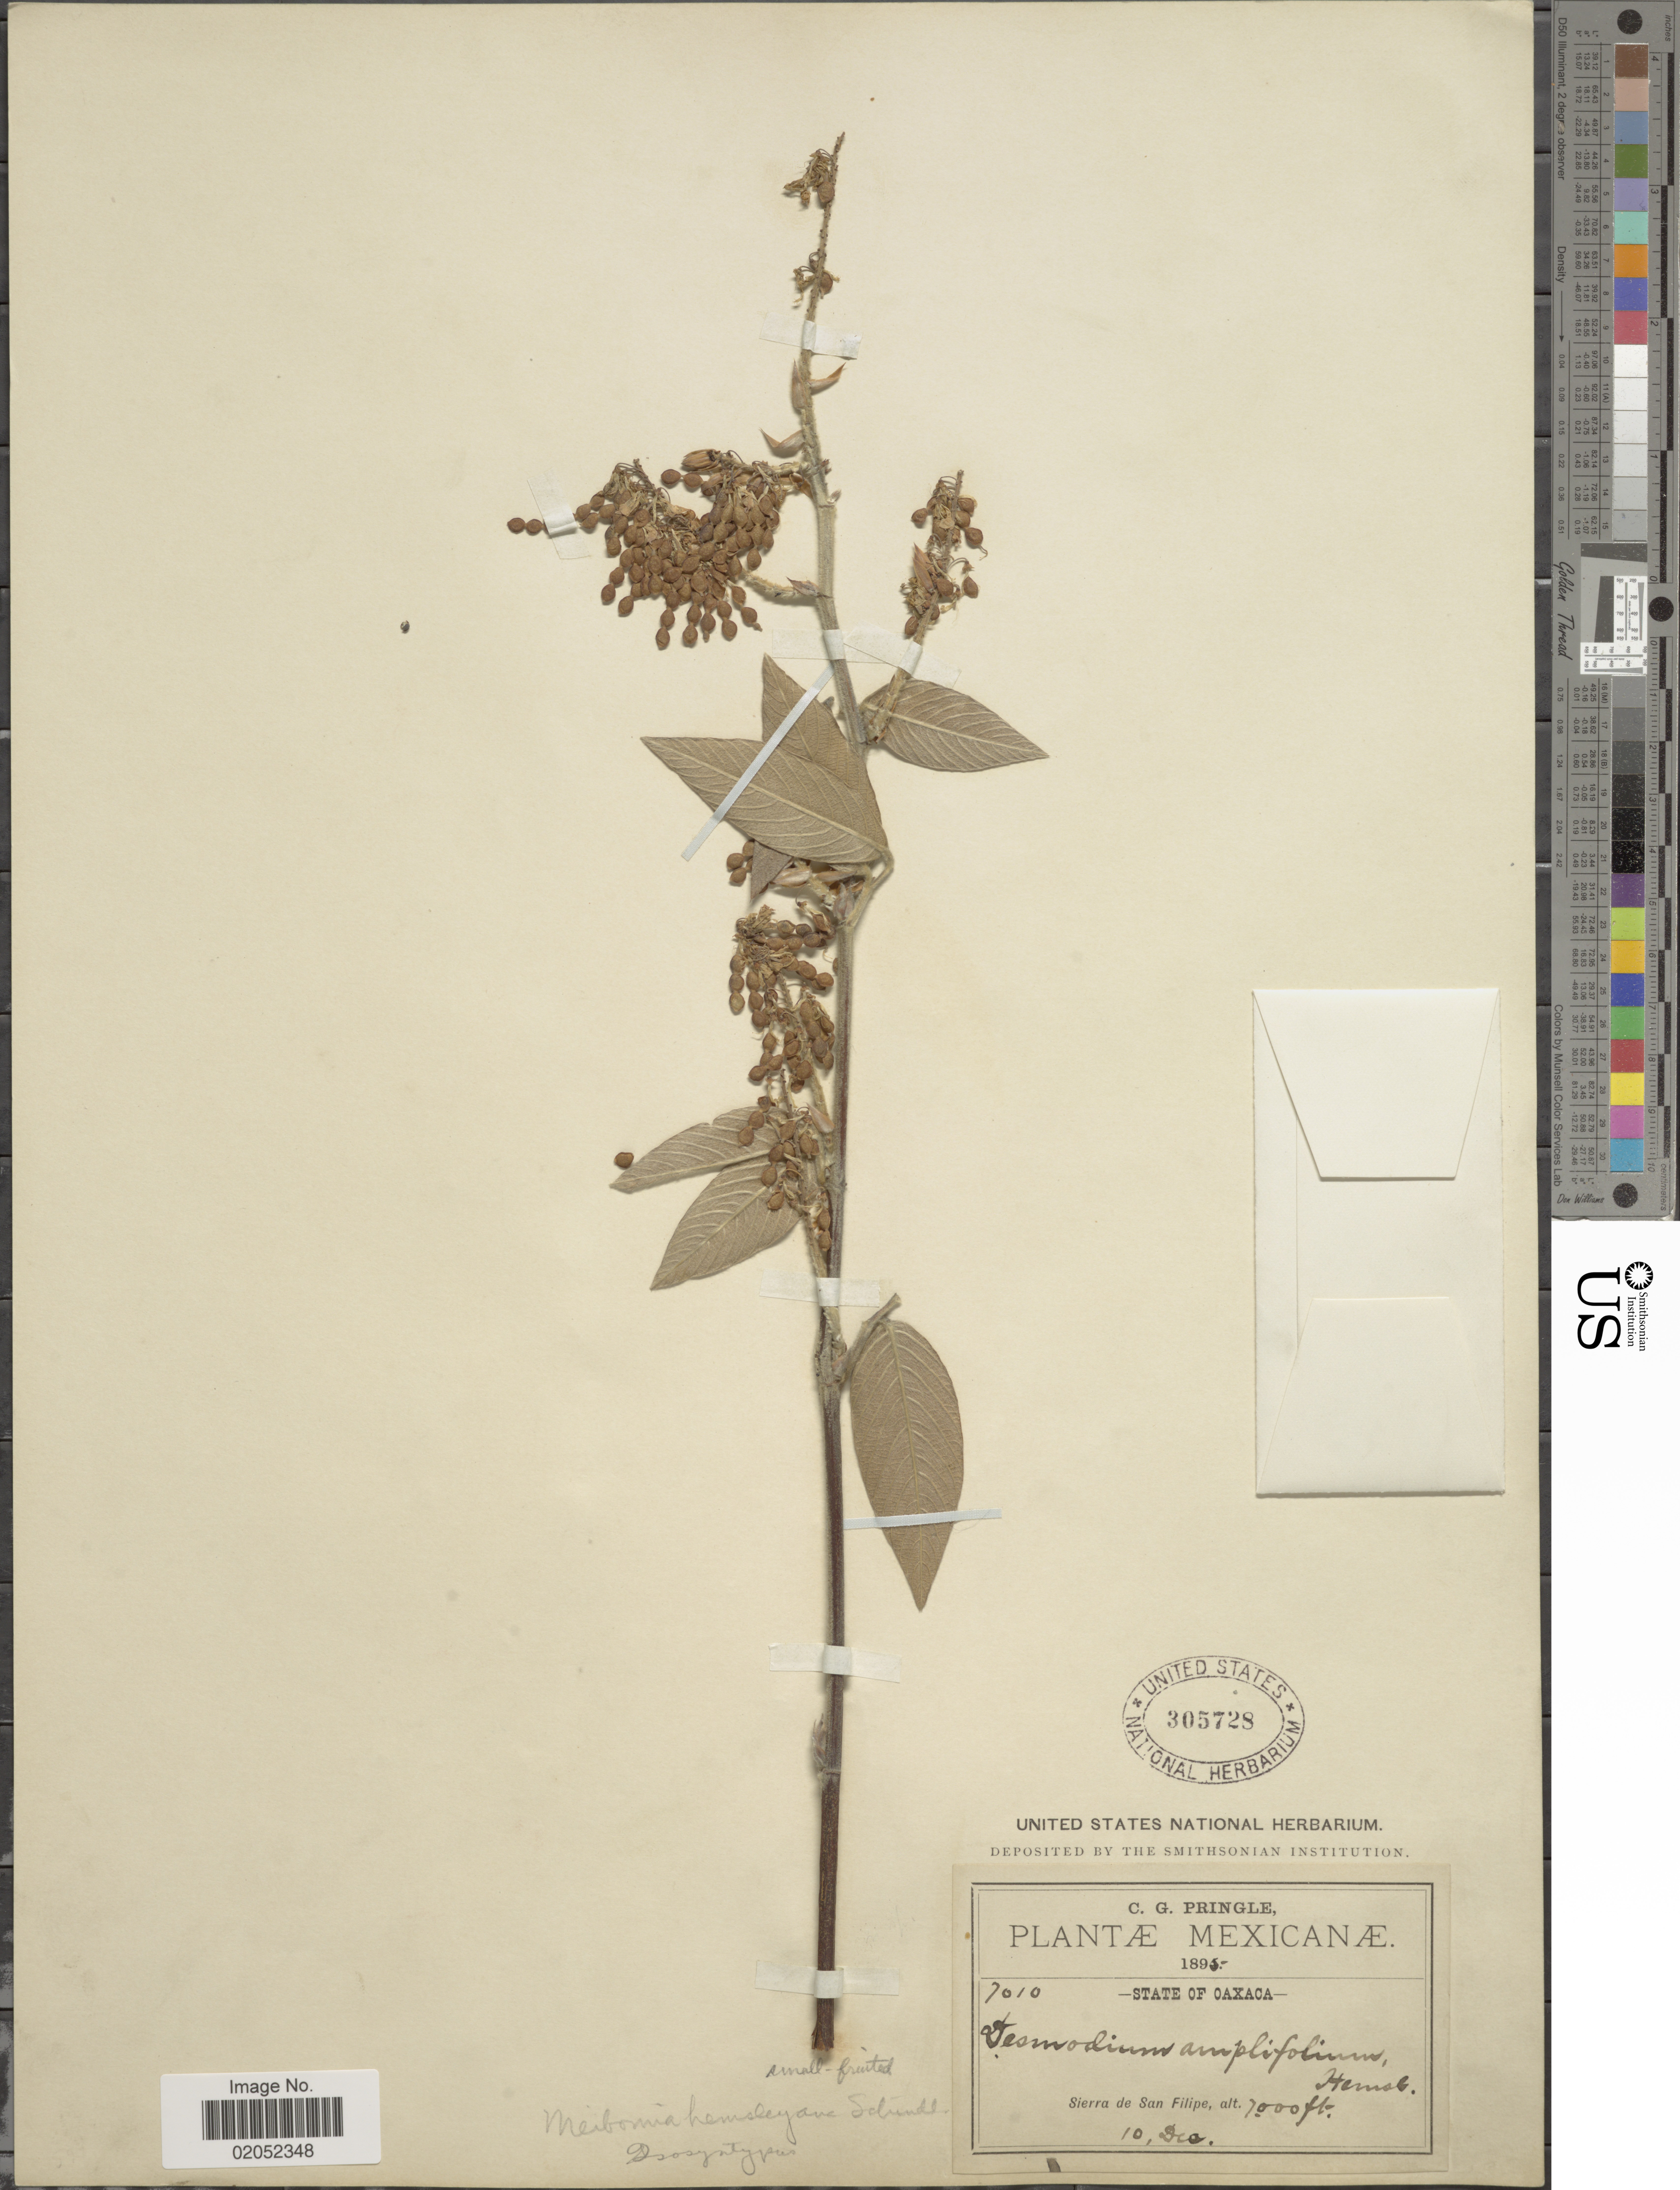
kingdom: Plantae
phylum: Tracheophyta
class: Magnoliopsida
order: Fabales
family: Fabaceae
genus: Desmodium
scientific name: Desmodium amplifolium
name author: Hemsl.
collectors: C. G. Pringle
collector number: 7010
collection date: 1895-12-10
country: Mexico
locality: Sierra de San Felipe. State of Oaxaca.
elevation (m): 2134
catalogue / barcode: US 305728